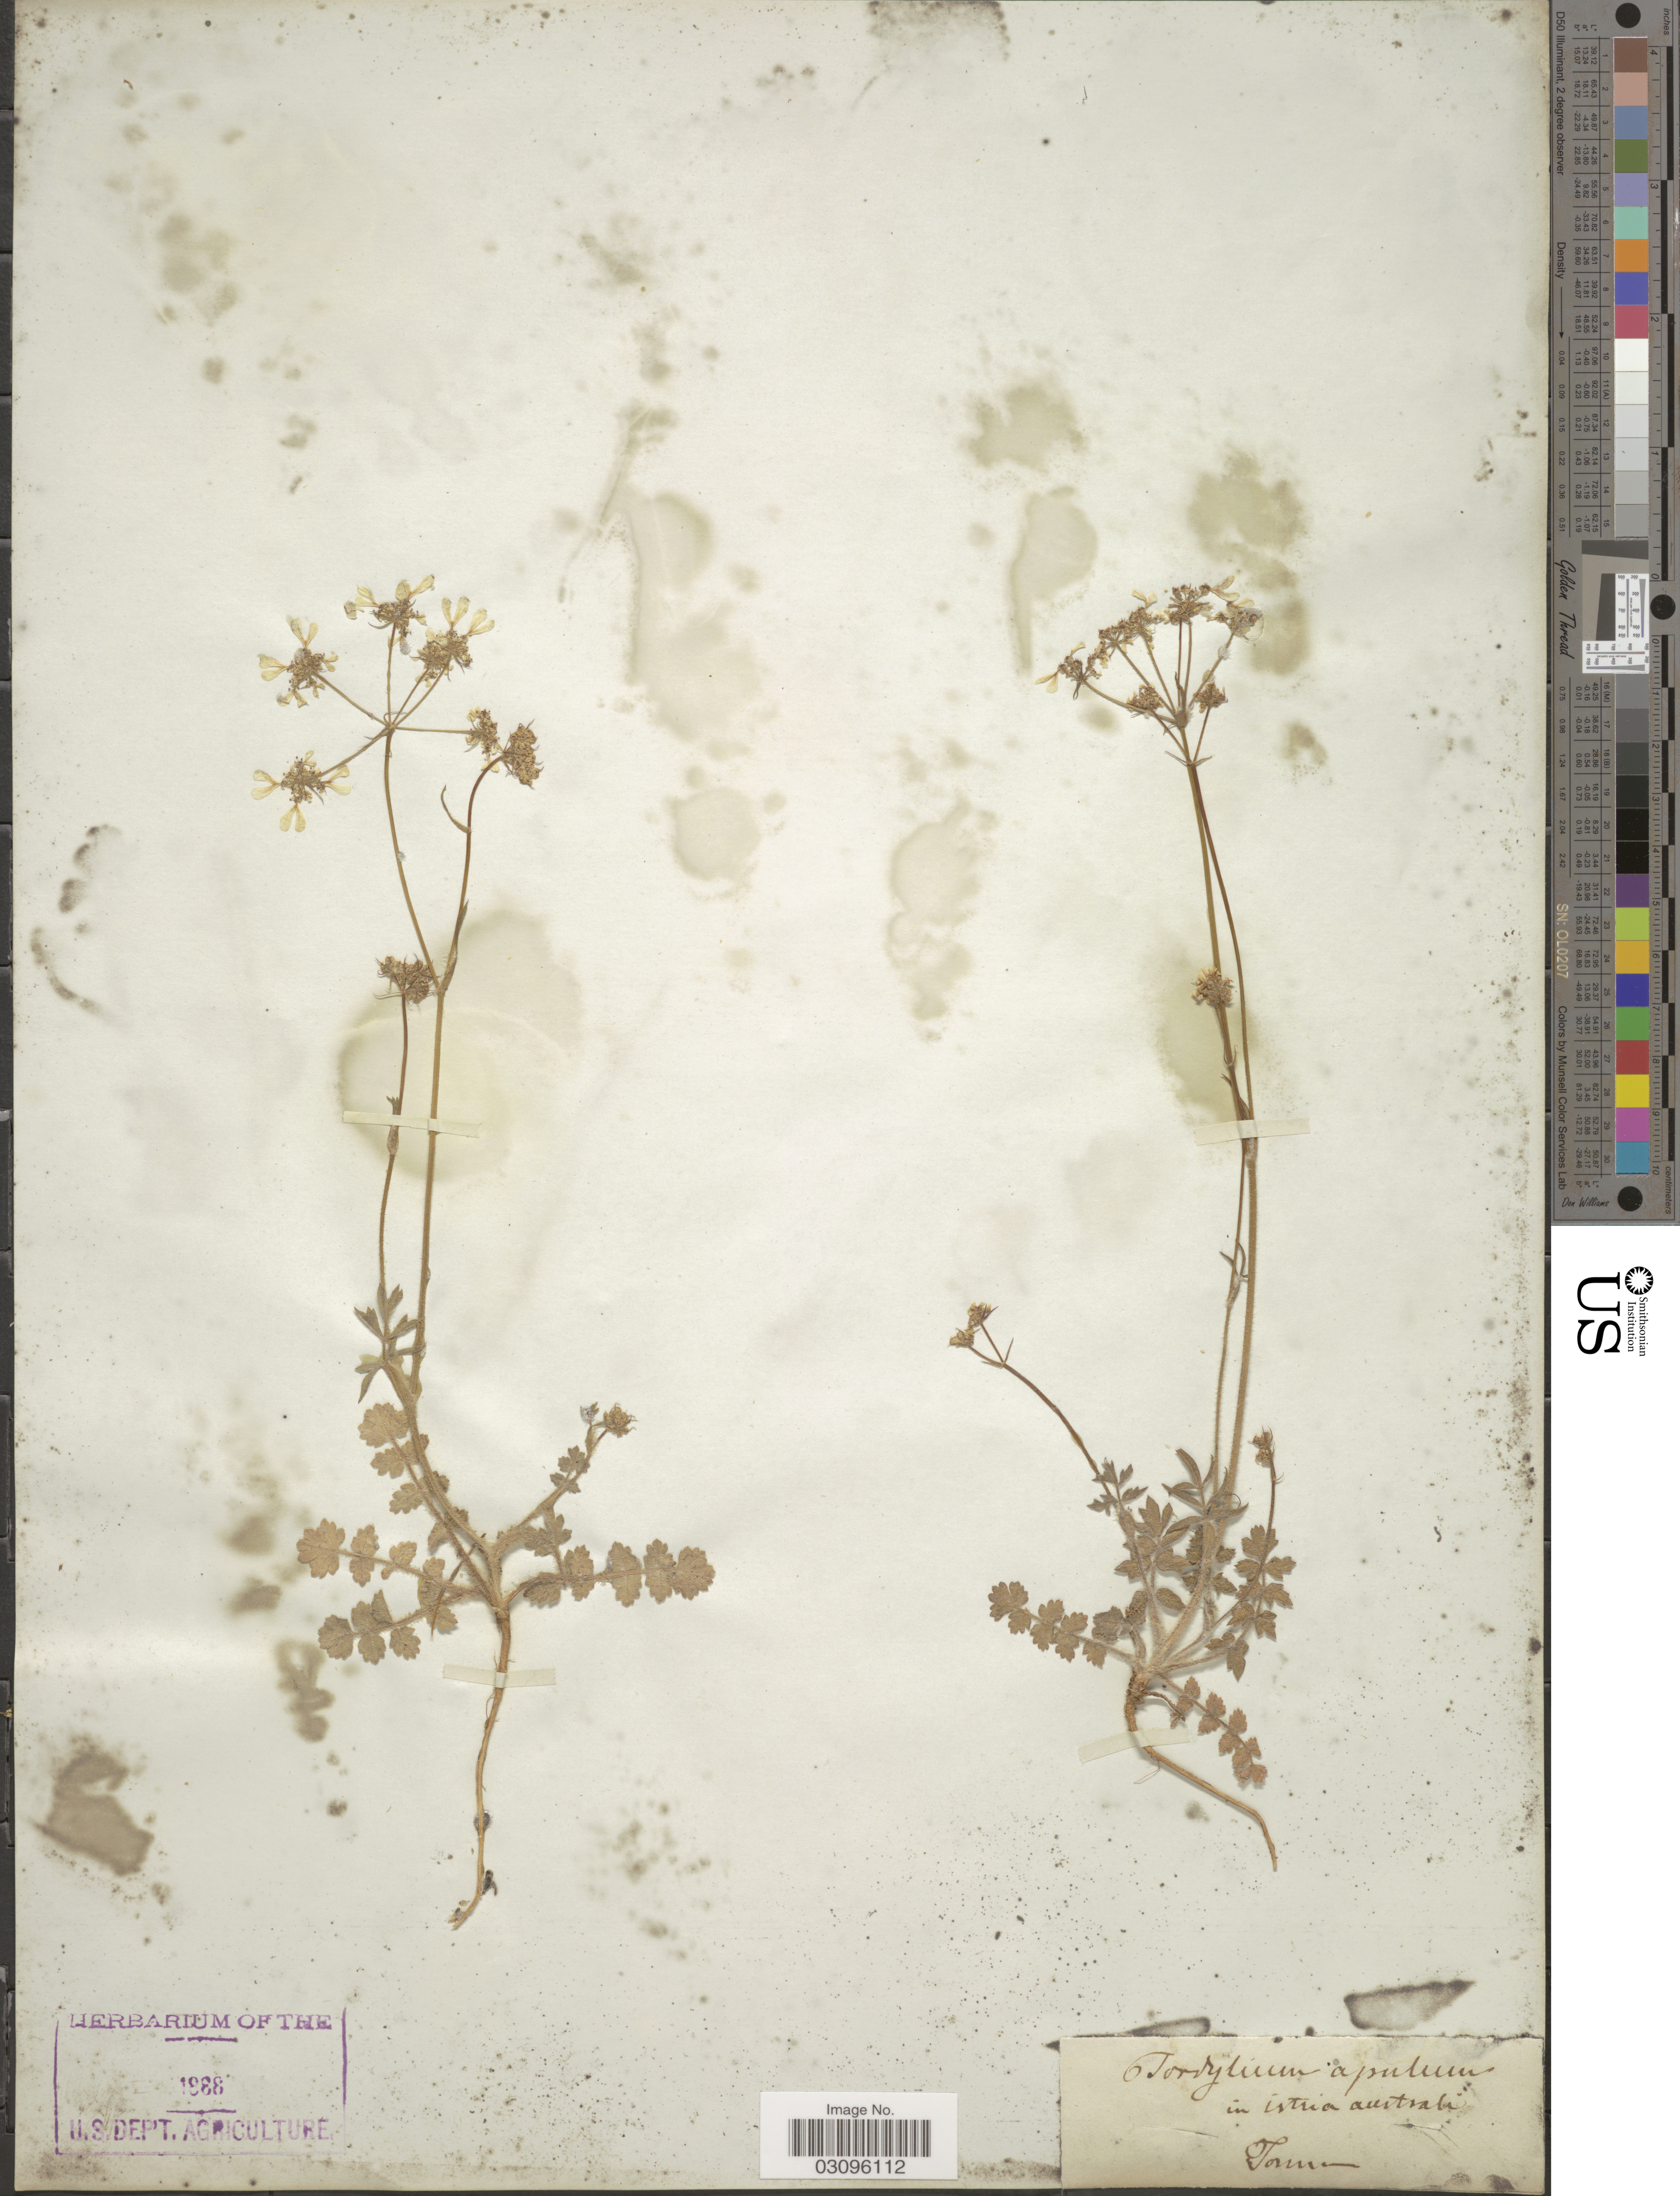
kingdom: Plantae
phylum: Tracheophyta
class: Magnoliopsida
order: Apiales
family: Apiaceae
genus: Tordylium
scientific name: Tordylium apulum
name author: L.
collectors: Tommasini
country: Croatia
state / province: Istria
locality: In istria australi.